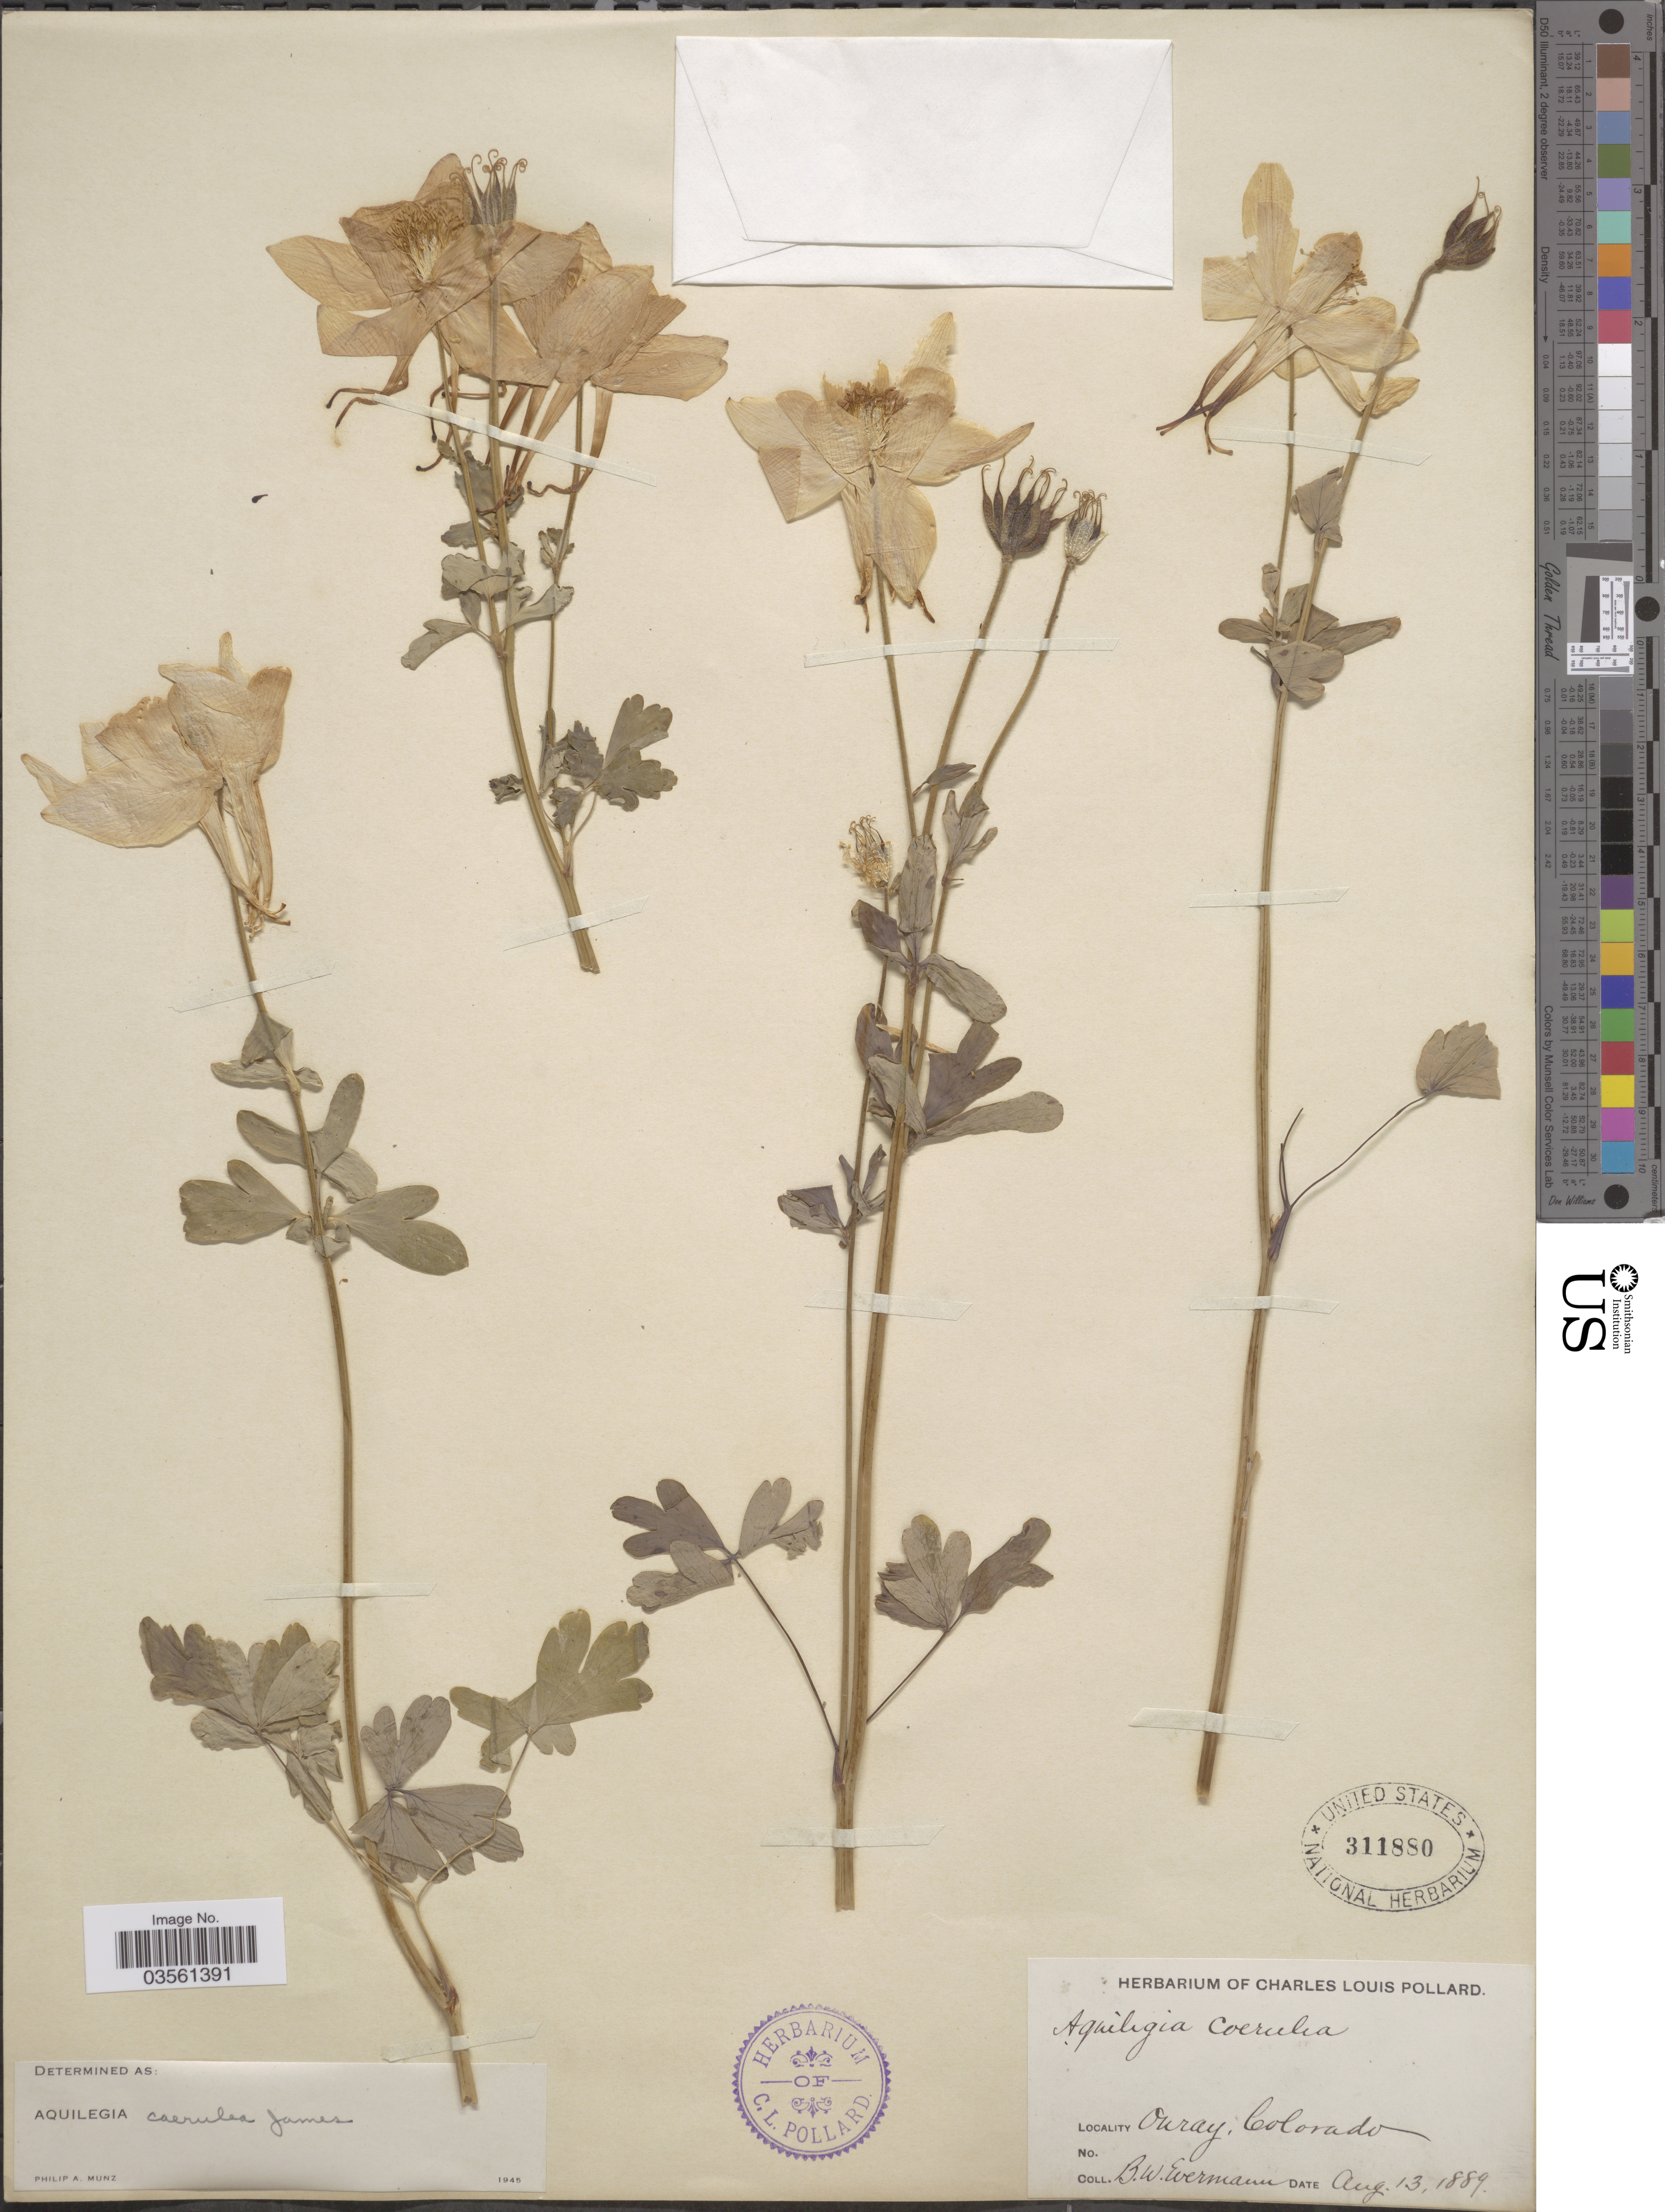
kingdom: Plantae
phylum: Tracheophyta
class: Magnoliopsida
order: Ranunculales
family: Ranunculaceae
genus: Aquilegia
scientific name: Aquilegia coerulea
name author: E. James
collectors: B. W. Evermann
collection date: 1889-08-13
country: United States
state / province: Colorado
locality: Ouray.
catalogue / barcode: US 311880